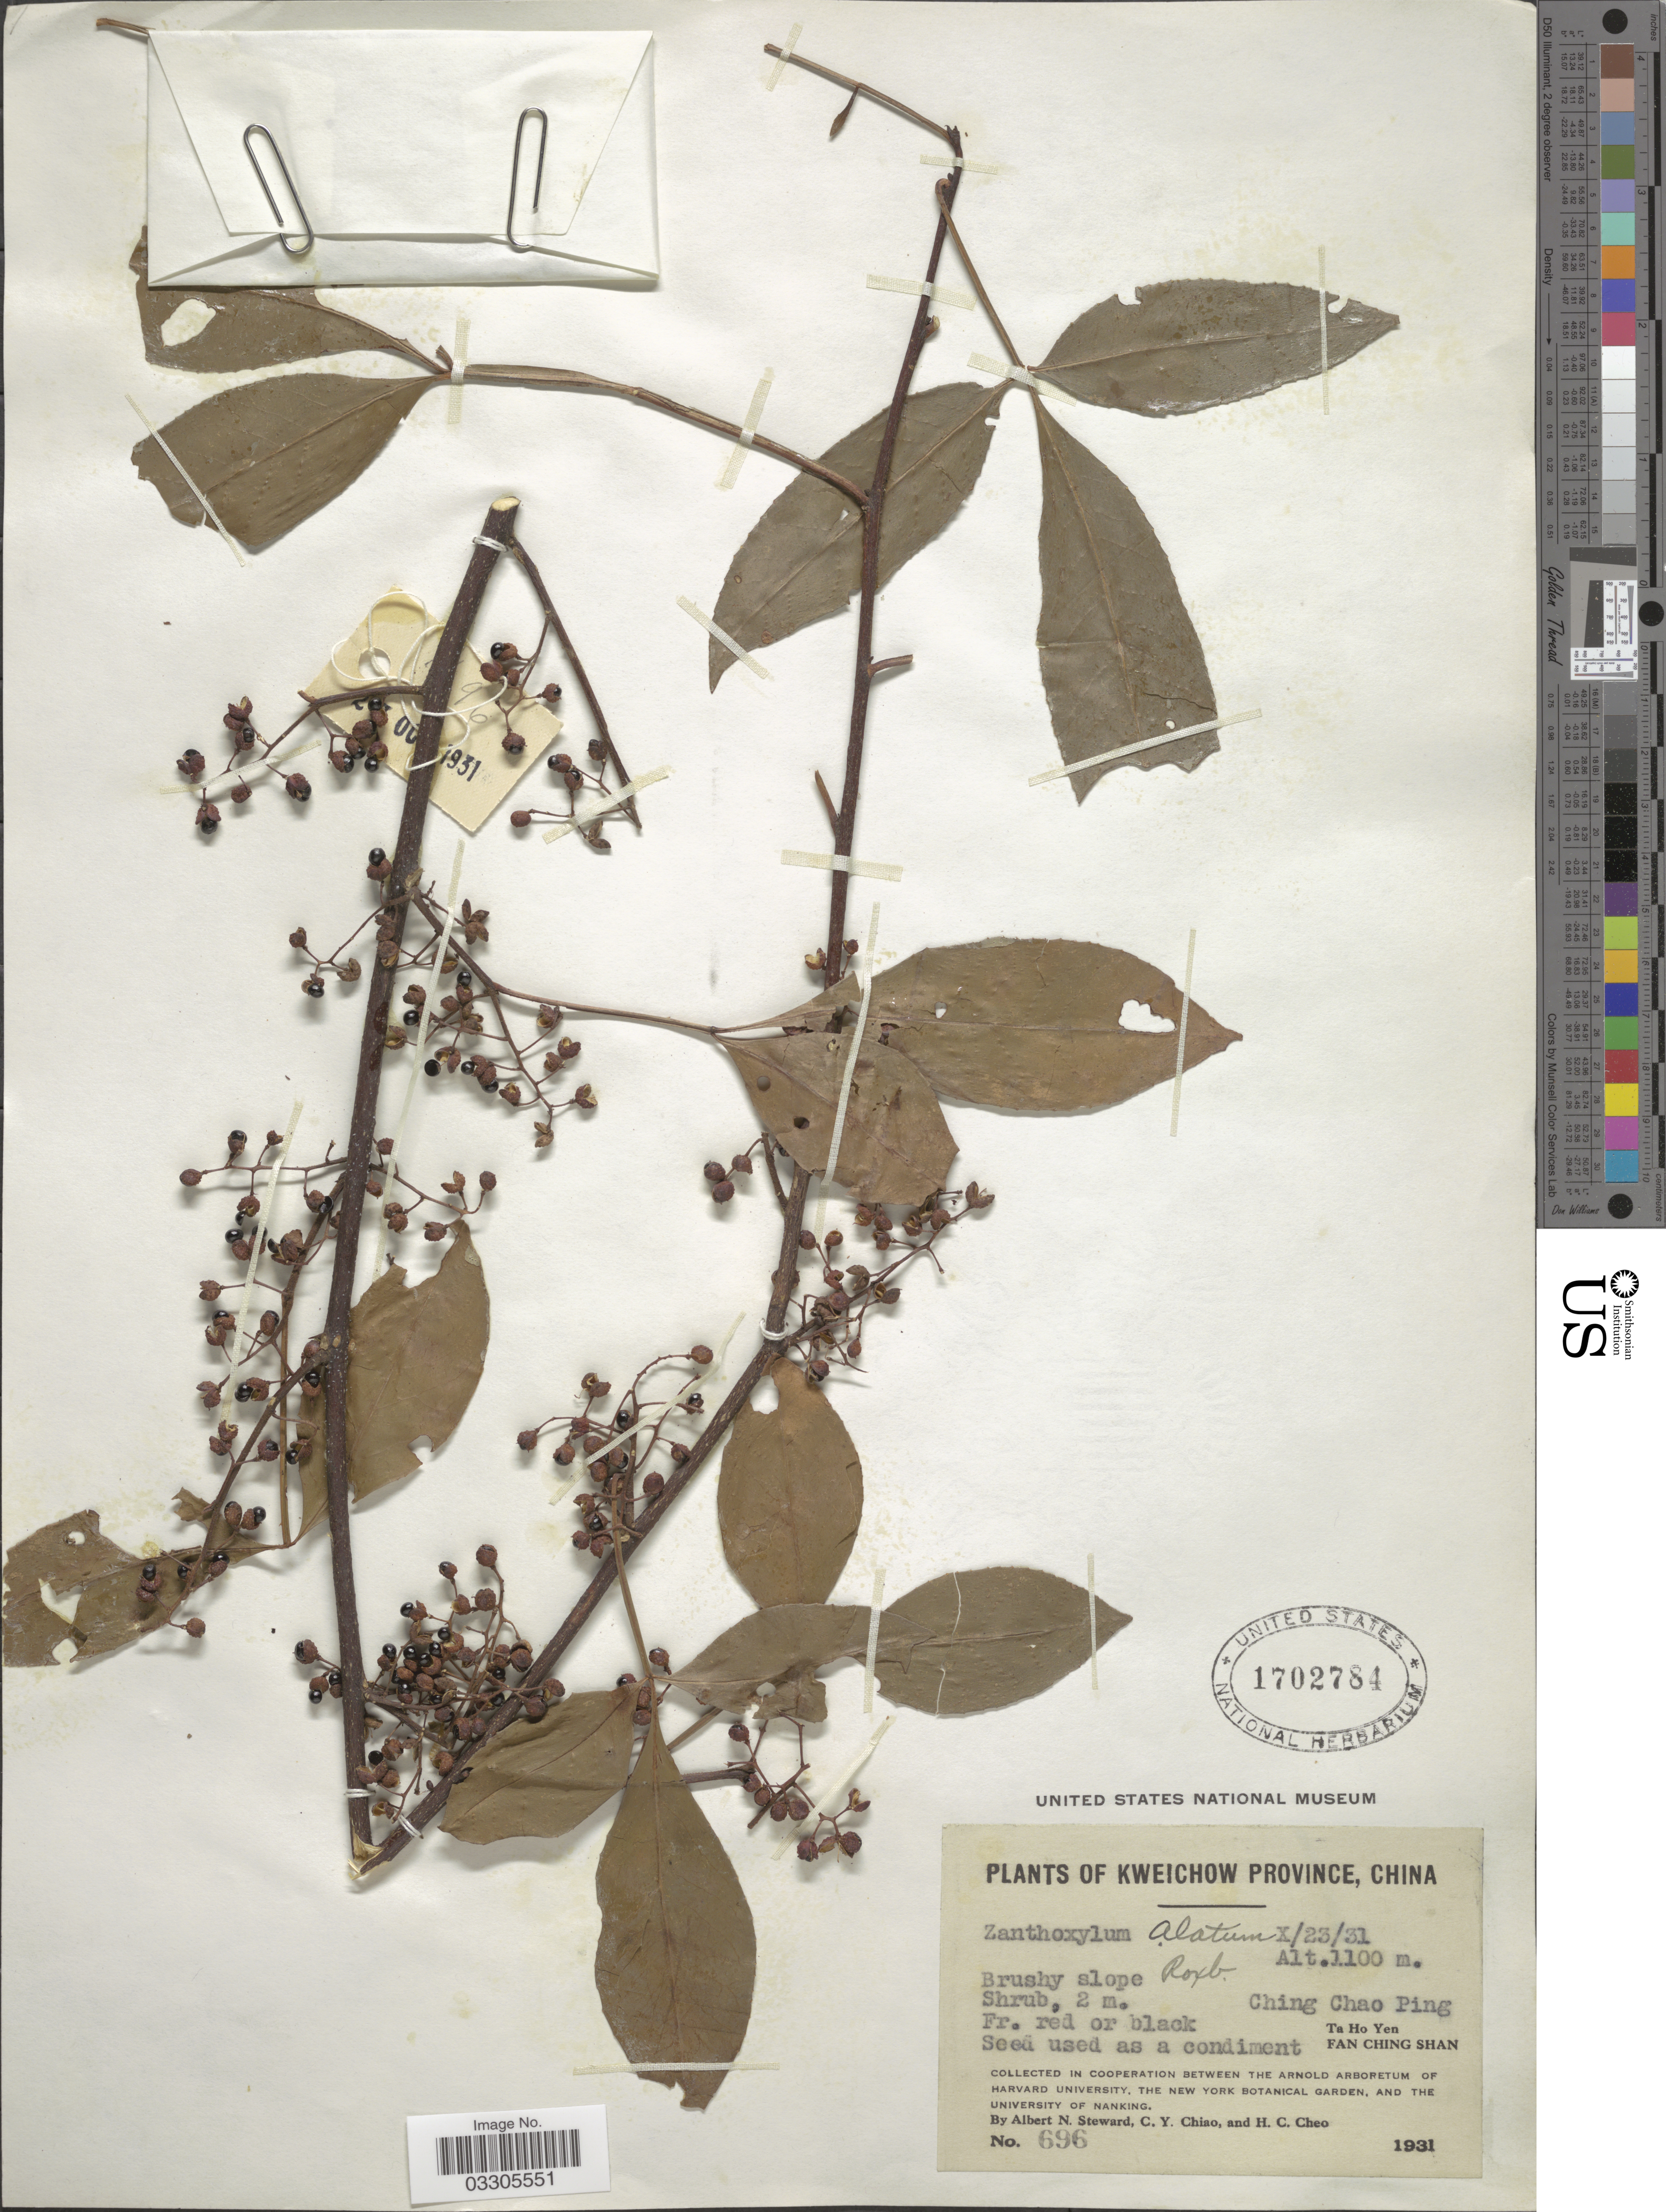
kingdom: Plantae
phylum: Tracheophyta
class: Magnoliopsida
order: Sapindales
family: Rutaceae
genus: Zanthoxylum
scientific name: Zanthoxylum armatum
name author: DC.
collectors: A. N. Steward, C. Y. Chiao & H. Cheo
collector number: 696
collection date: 1931-10-23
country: China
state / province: Guizhou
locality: Kweichow Province, Ching Chao Ping, Ta Ho Yen, Fan Ching Shan.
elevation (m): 1100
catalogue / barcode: US 1702784